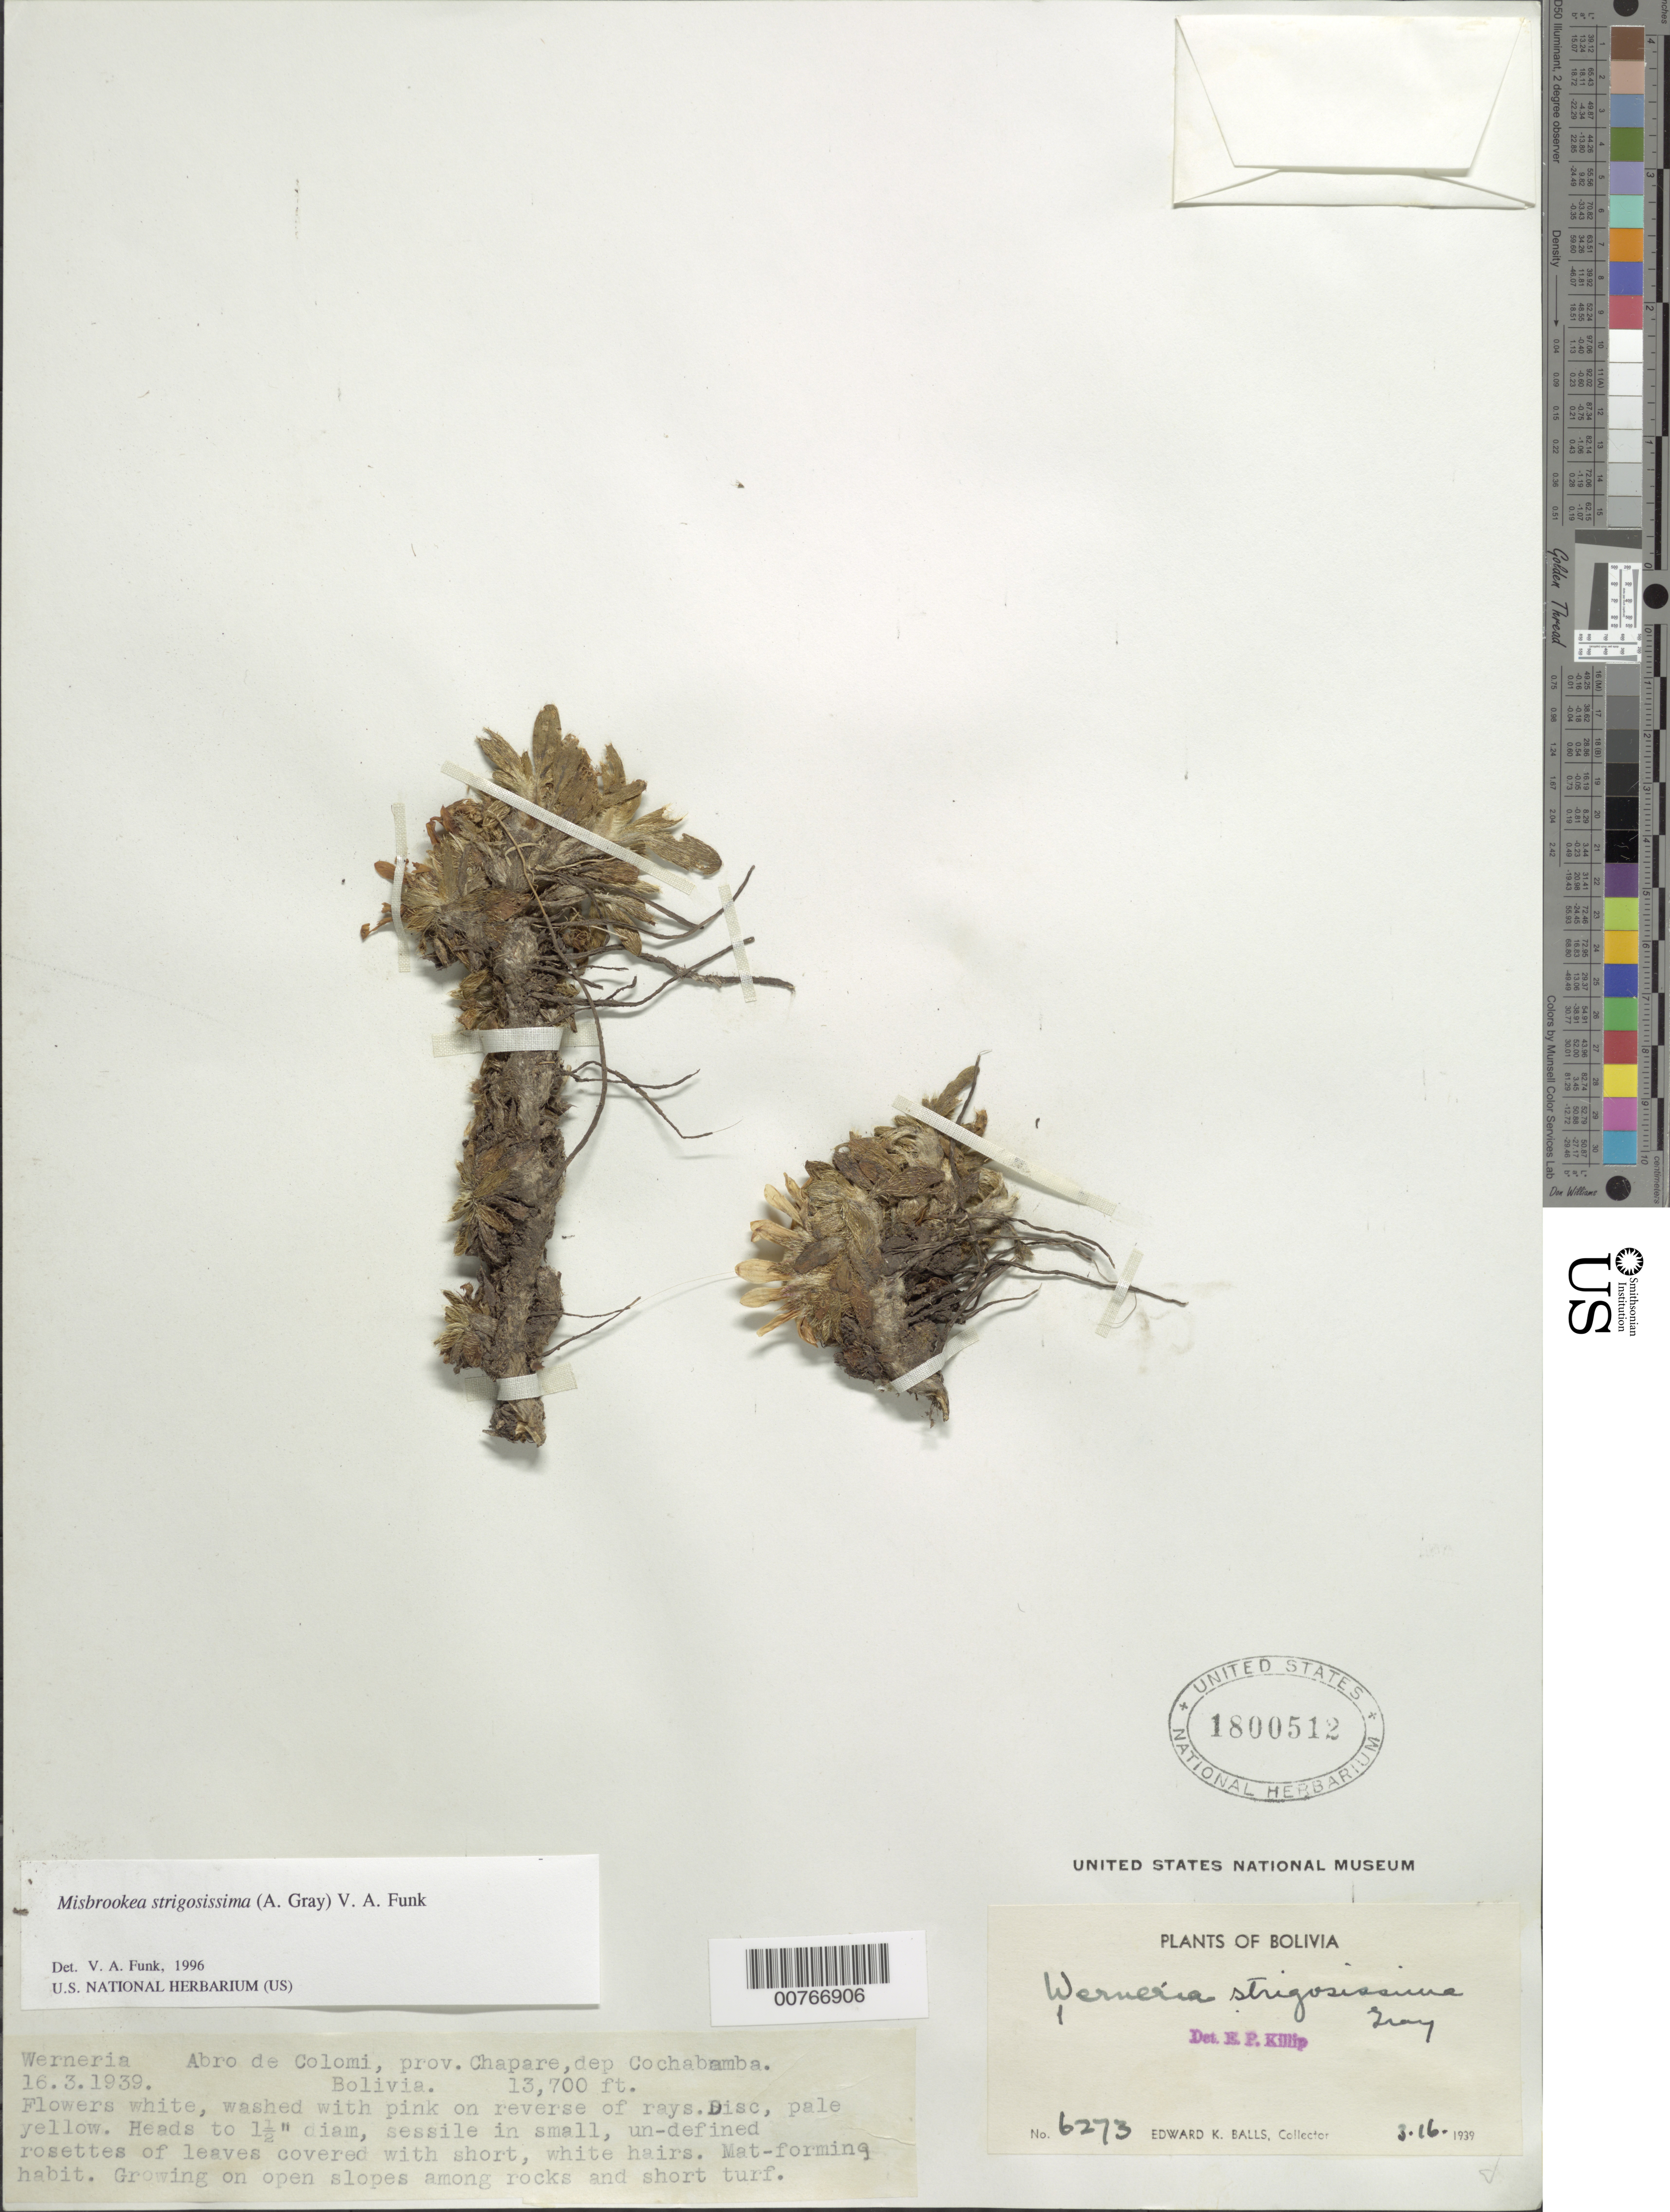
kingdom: Plantae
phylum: Tracheophyta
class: Magnoliopsida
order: Asterales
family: Asteraceae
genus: Misbrookea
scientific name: Misbrookea strigosissima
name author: (A. Gray) V.A. Funk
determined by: Funk, Vicki A., (BOT), Smithsonian Institution - National Museum of Natural History (UNITED STATES)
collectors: E. K. Balls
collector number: B 6273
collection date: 1939-03-16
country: Bolivia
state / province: Cochabamba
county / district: Chapare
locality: Abro de Colomi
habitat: Growing on open slopes among rocks and short turf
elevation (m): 4176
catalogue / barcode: US 1800512